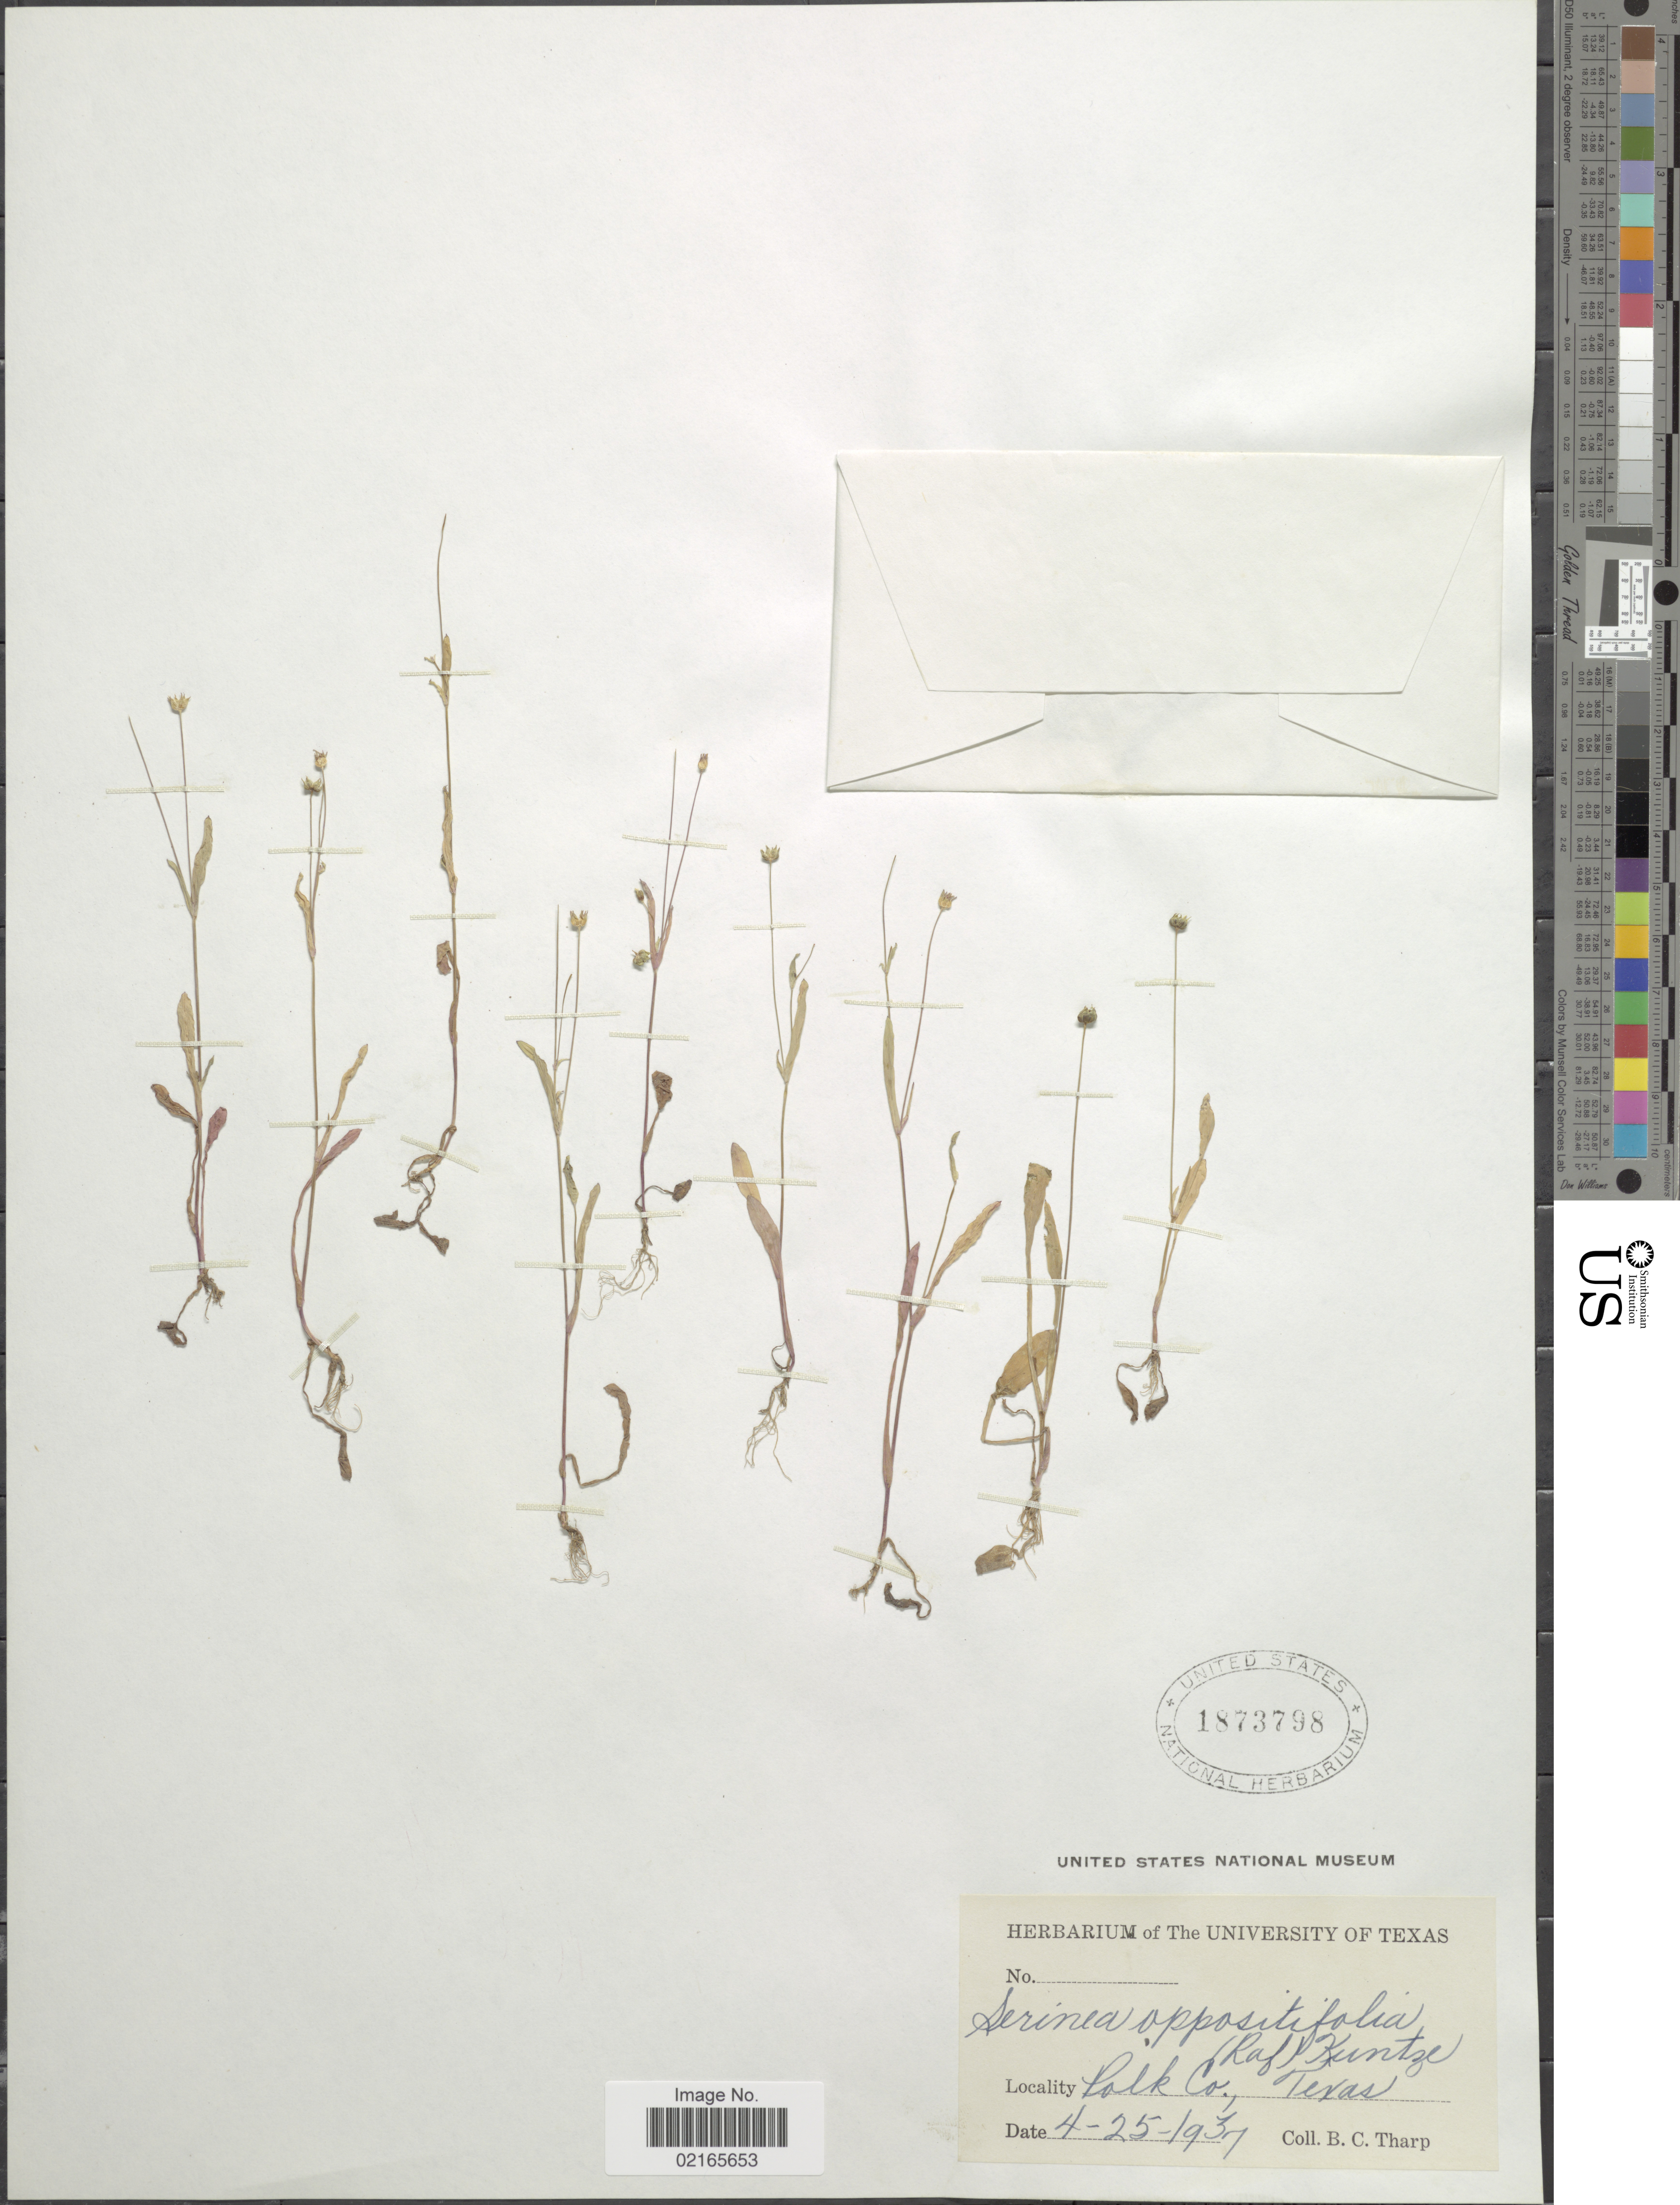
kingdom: Plantae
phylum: Tracheophyta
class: Magnoliopsida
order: Asterales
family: Asteraceae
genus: Krigia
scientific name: Krigia oppositifolia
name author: Raf.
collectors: B. C. Tharp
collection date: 1937-04-25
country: United States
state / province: Texas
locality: Polk Co.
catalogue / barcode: US 1873798